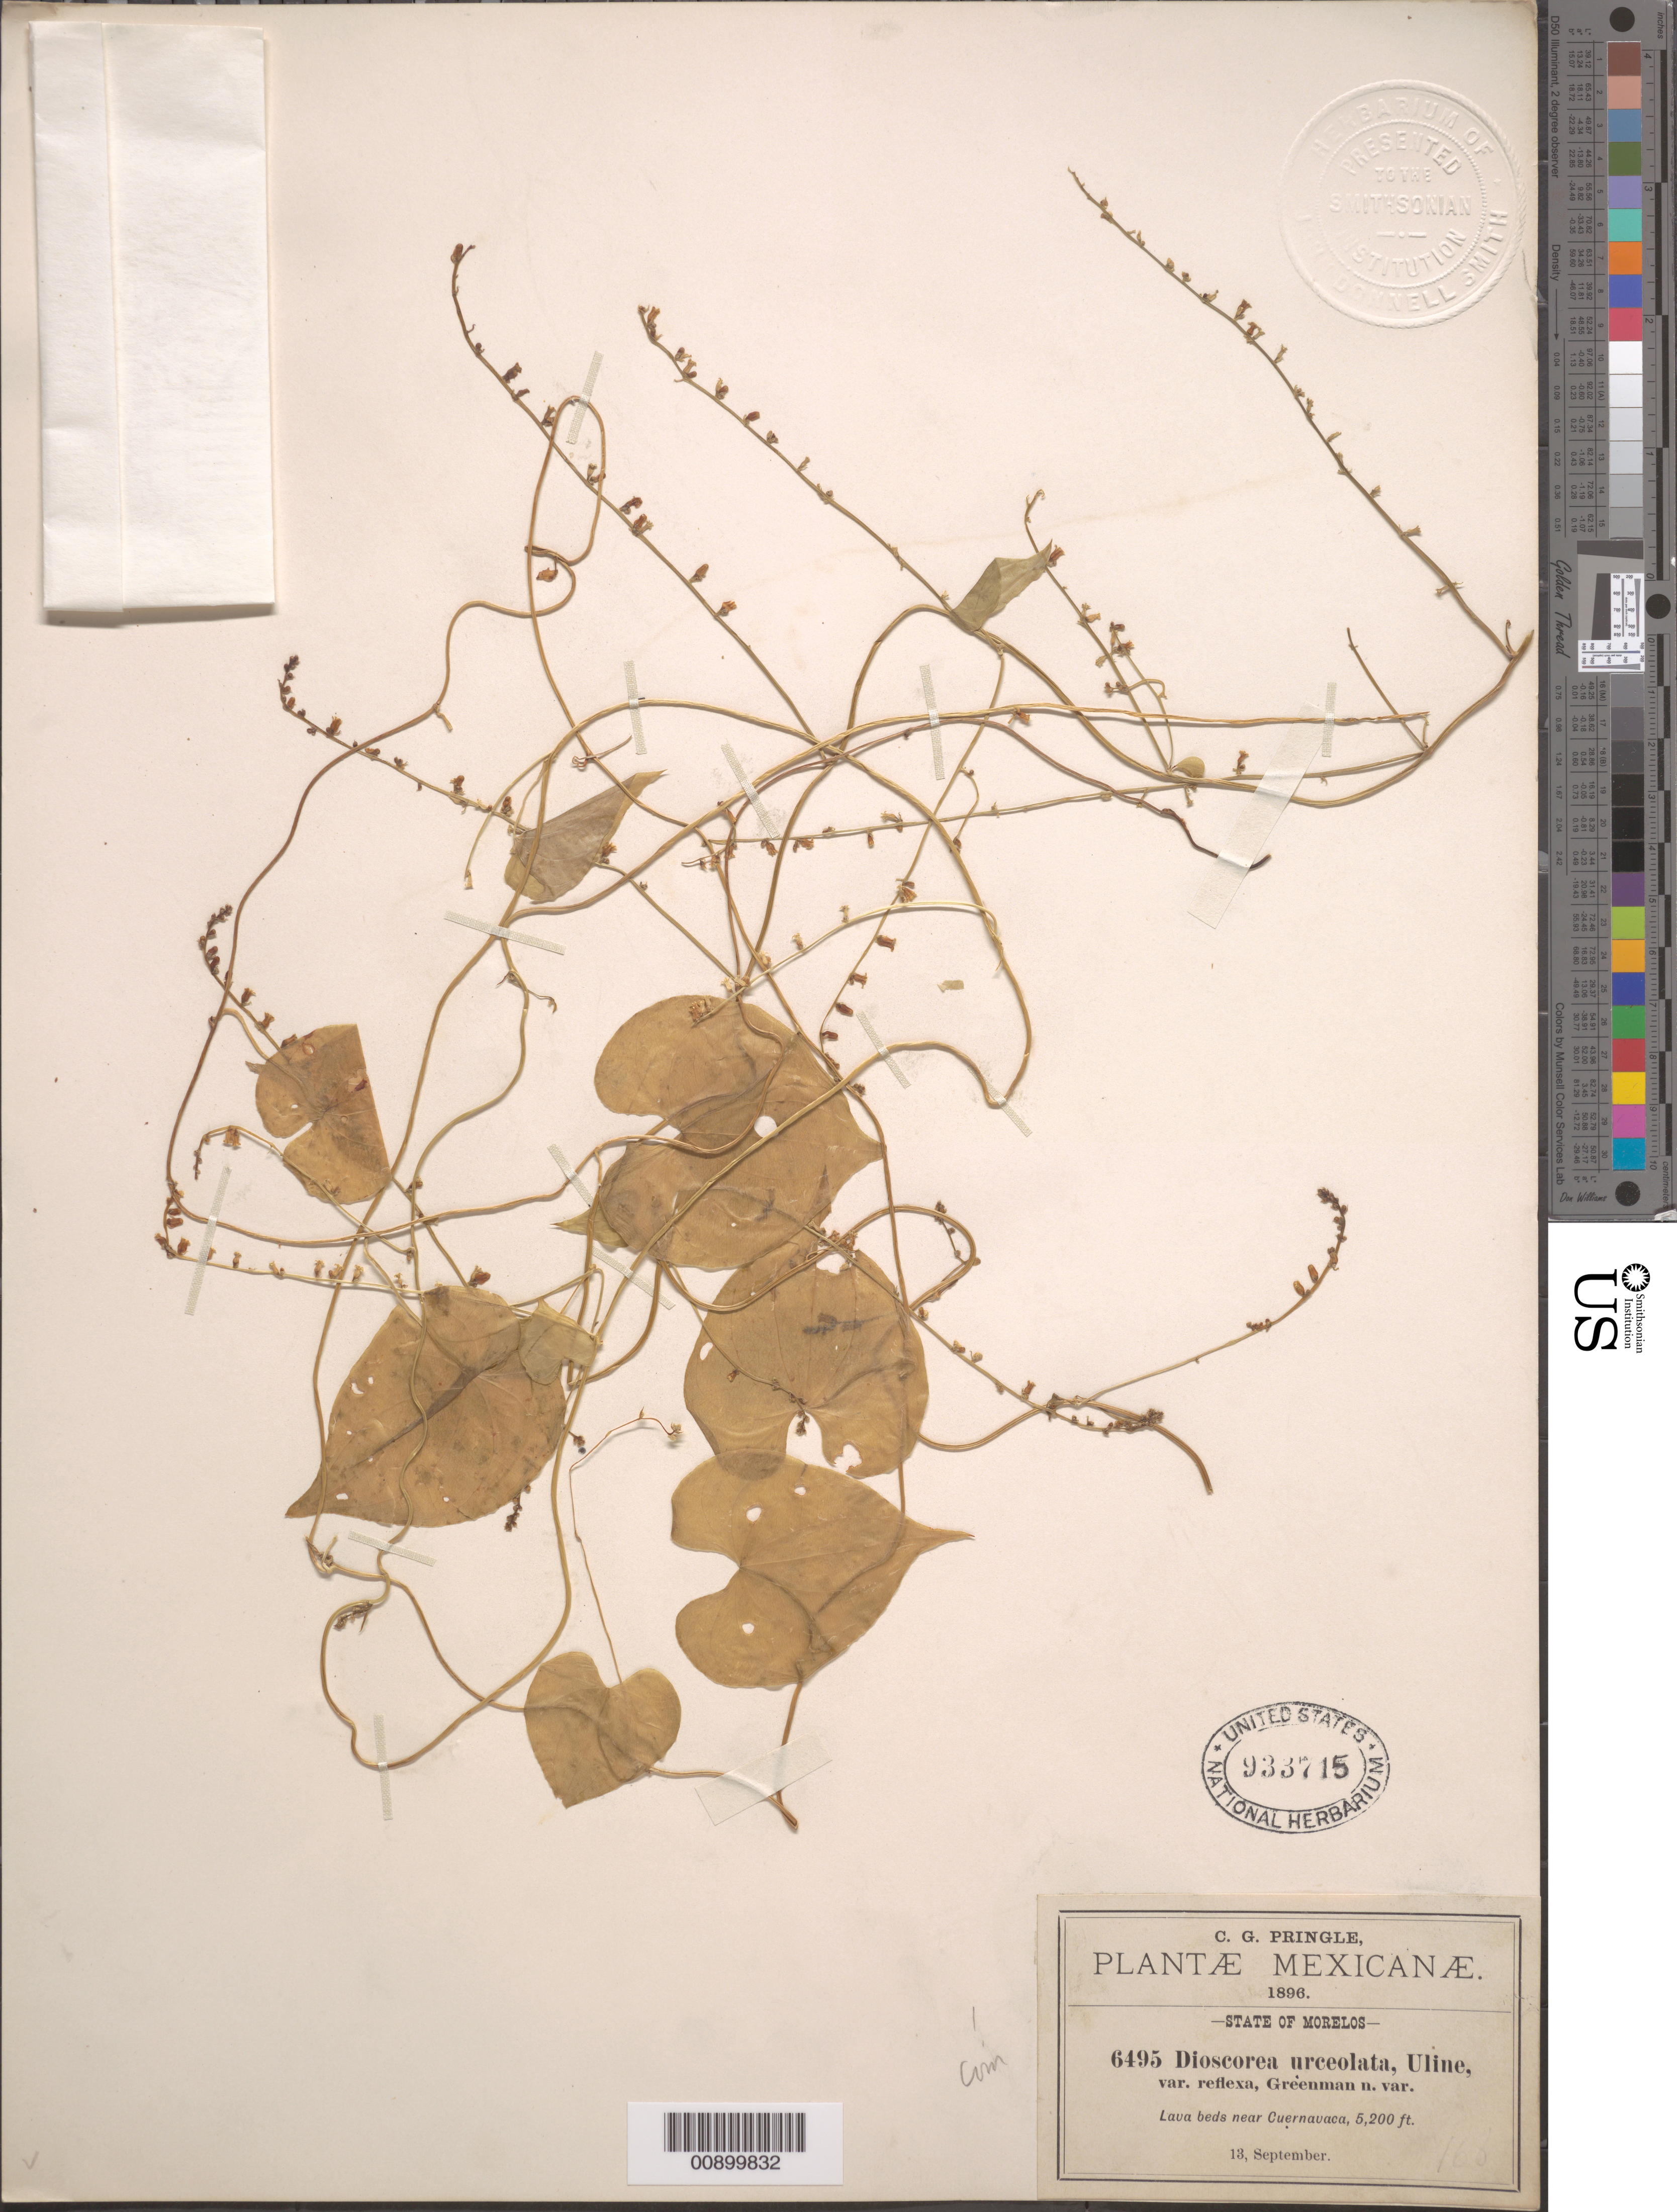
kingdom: Plantae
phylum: Tracheophyta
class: Liliopsida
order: Dioscoreales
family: Dioscoreaceae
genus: Dioscorea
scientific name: Dioscorea urceolata var. reflexa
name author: Greenm. ex R. Knuth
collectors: C. G. Pringle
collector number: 6495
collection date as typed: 13 Sep 1896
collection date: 1896-09-13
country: Mexico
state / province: Morelos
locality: Near Cuernavaca, Morelos.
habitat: Lava beds.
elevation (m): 1585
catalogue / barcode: US 933715